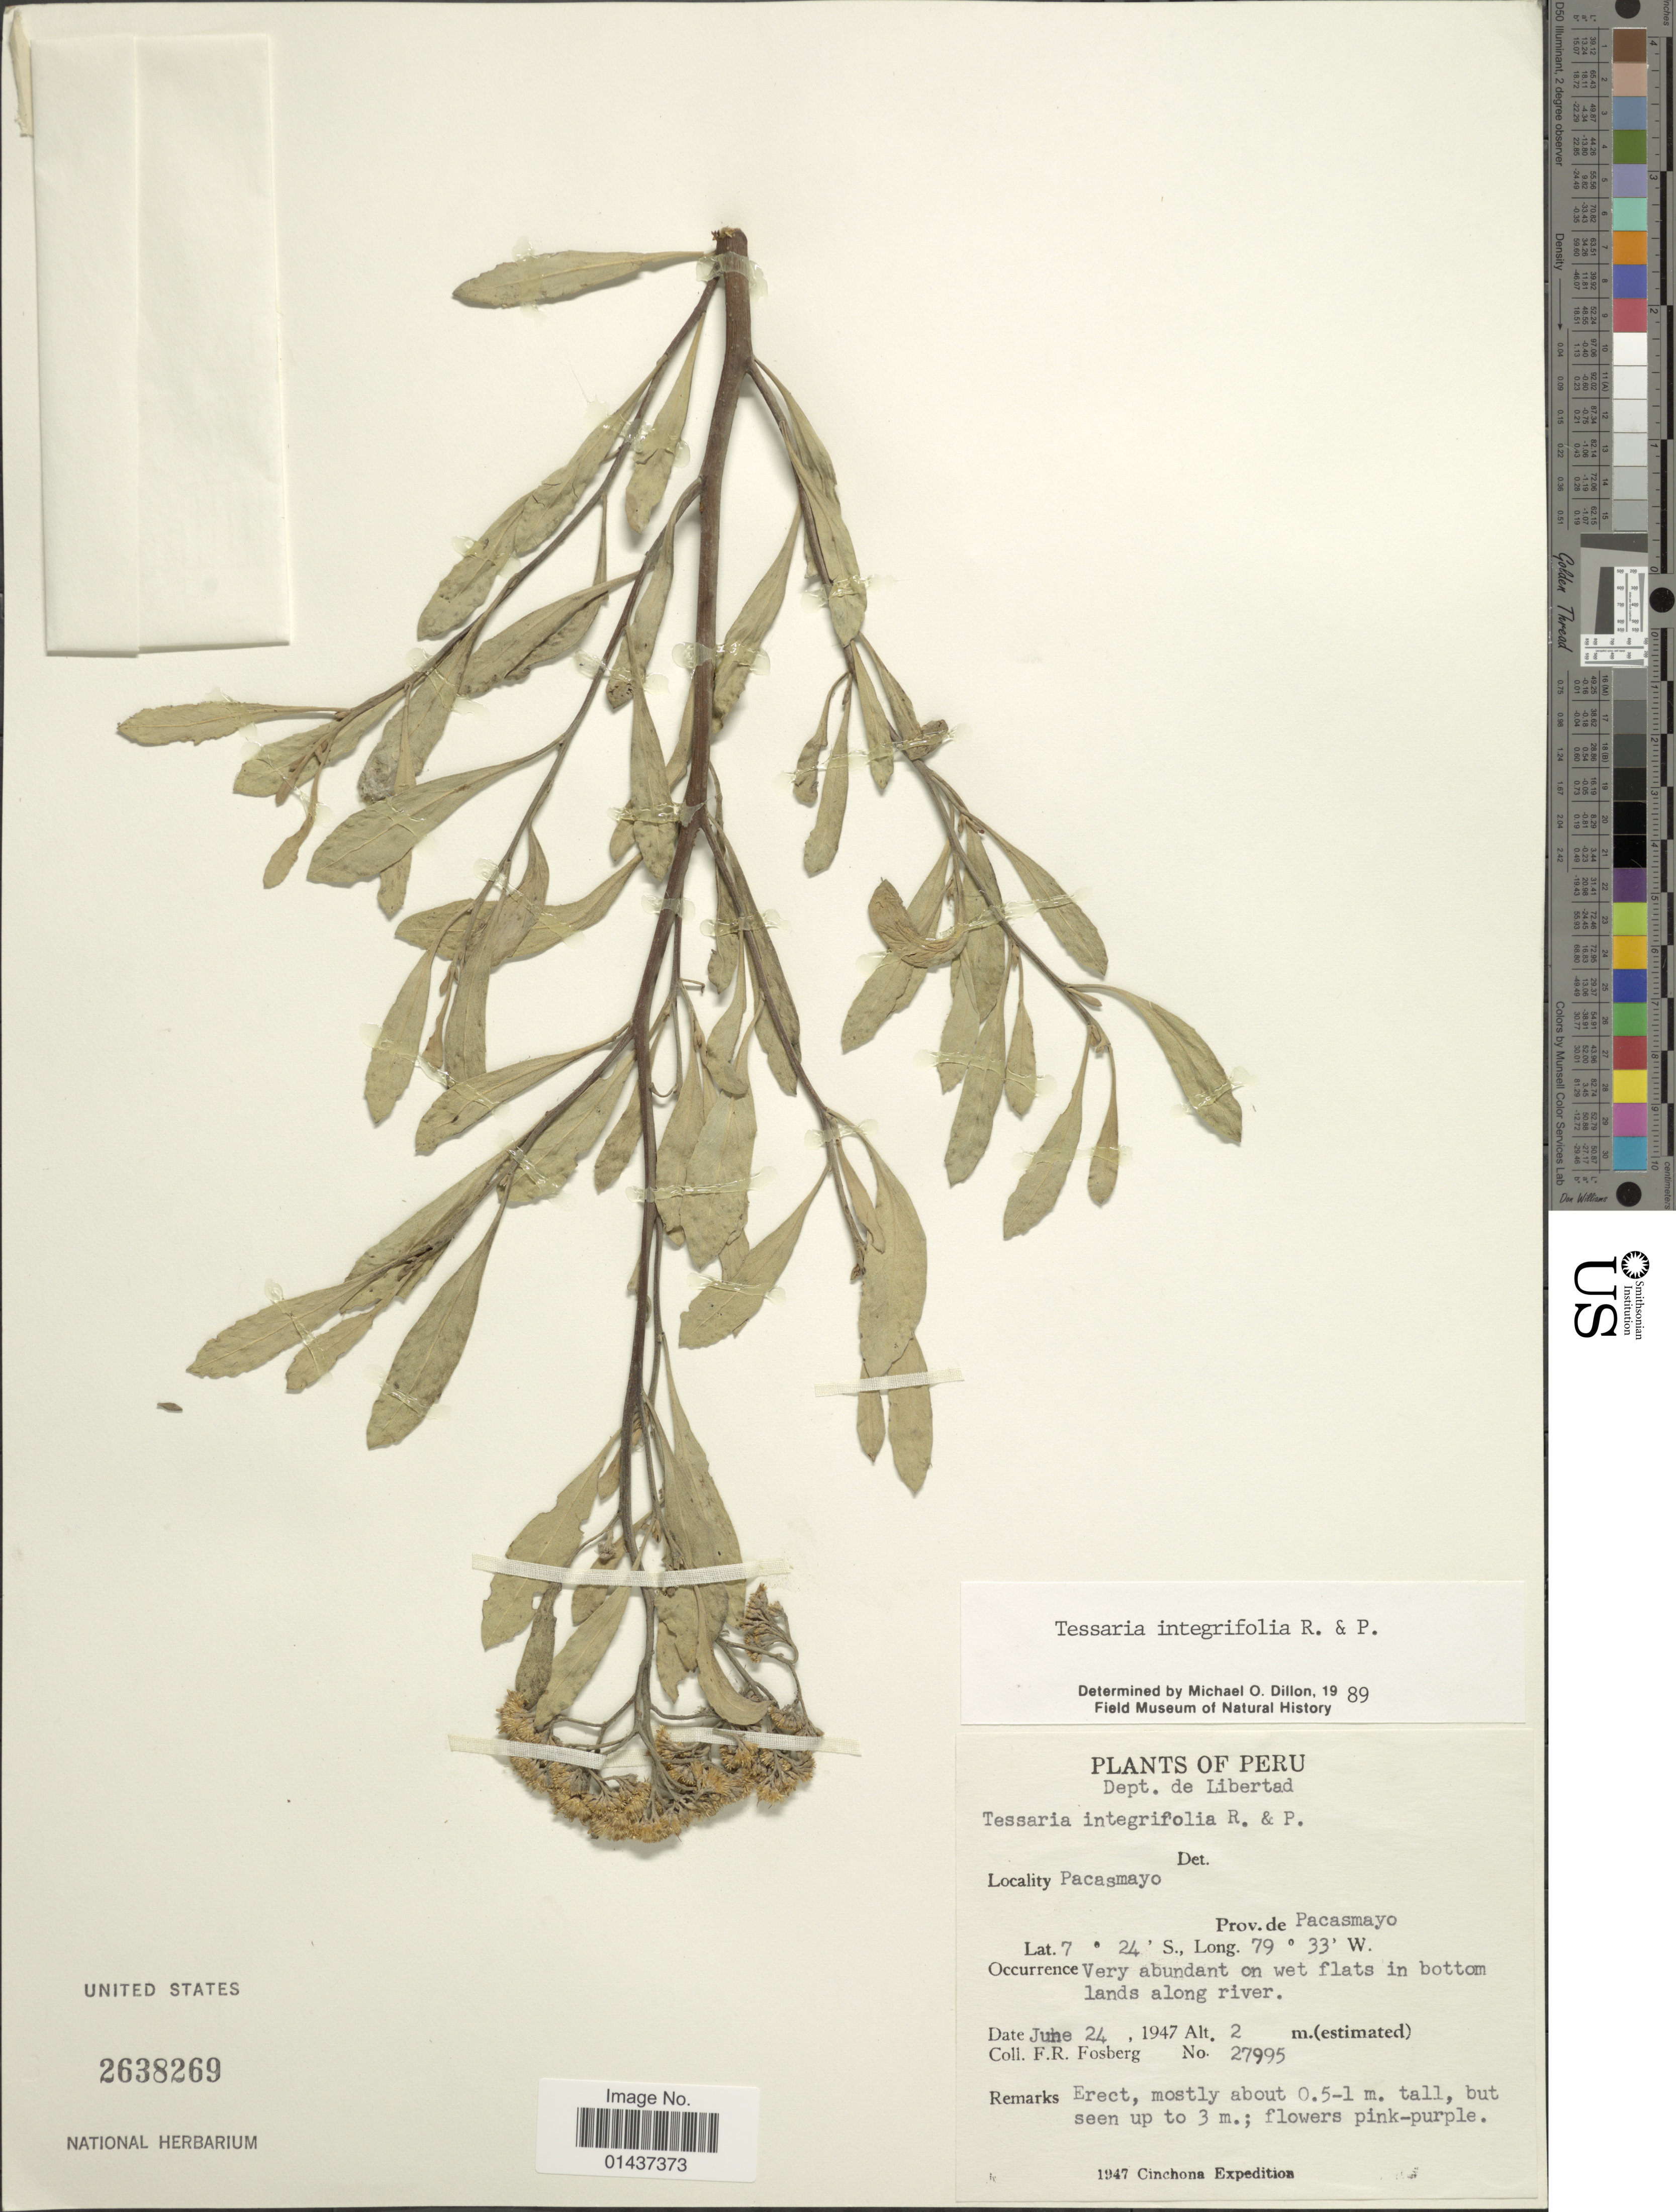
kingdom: Plantae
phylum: Tracheophyta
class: Magnoliopsida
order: Asterales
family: Asteraceae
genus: Tessaria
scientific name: Tessaria integrifolia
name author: Ruiz & Pav.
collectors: F. R. Fosberg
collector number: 27995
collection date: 1947-06-24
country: Peru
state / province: La Libertad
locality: Dept. de Libertad, Pacasmayo, Prov de Pacasmayo, Very abundant on wet flats in bottom lands along river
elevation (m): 2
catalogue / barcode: US 2638269